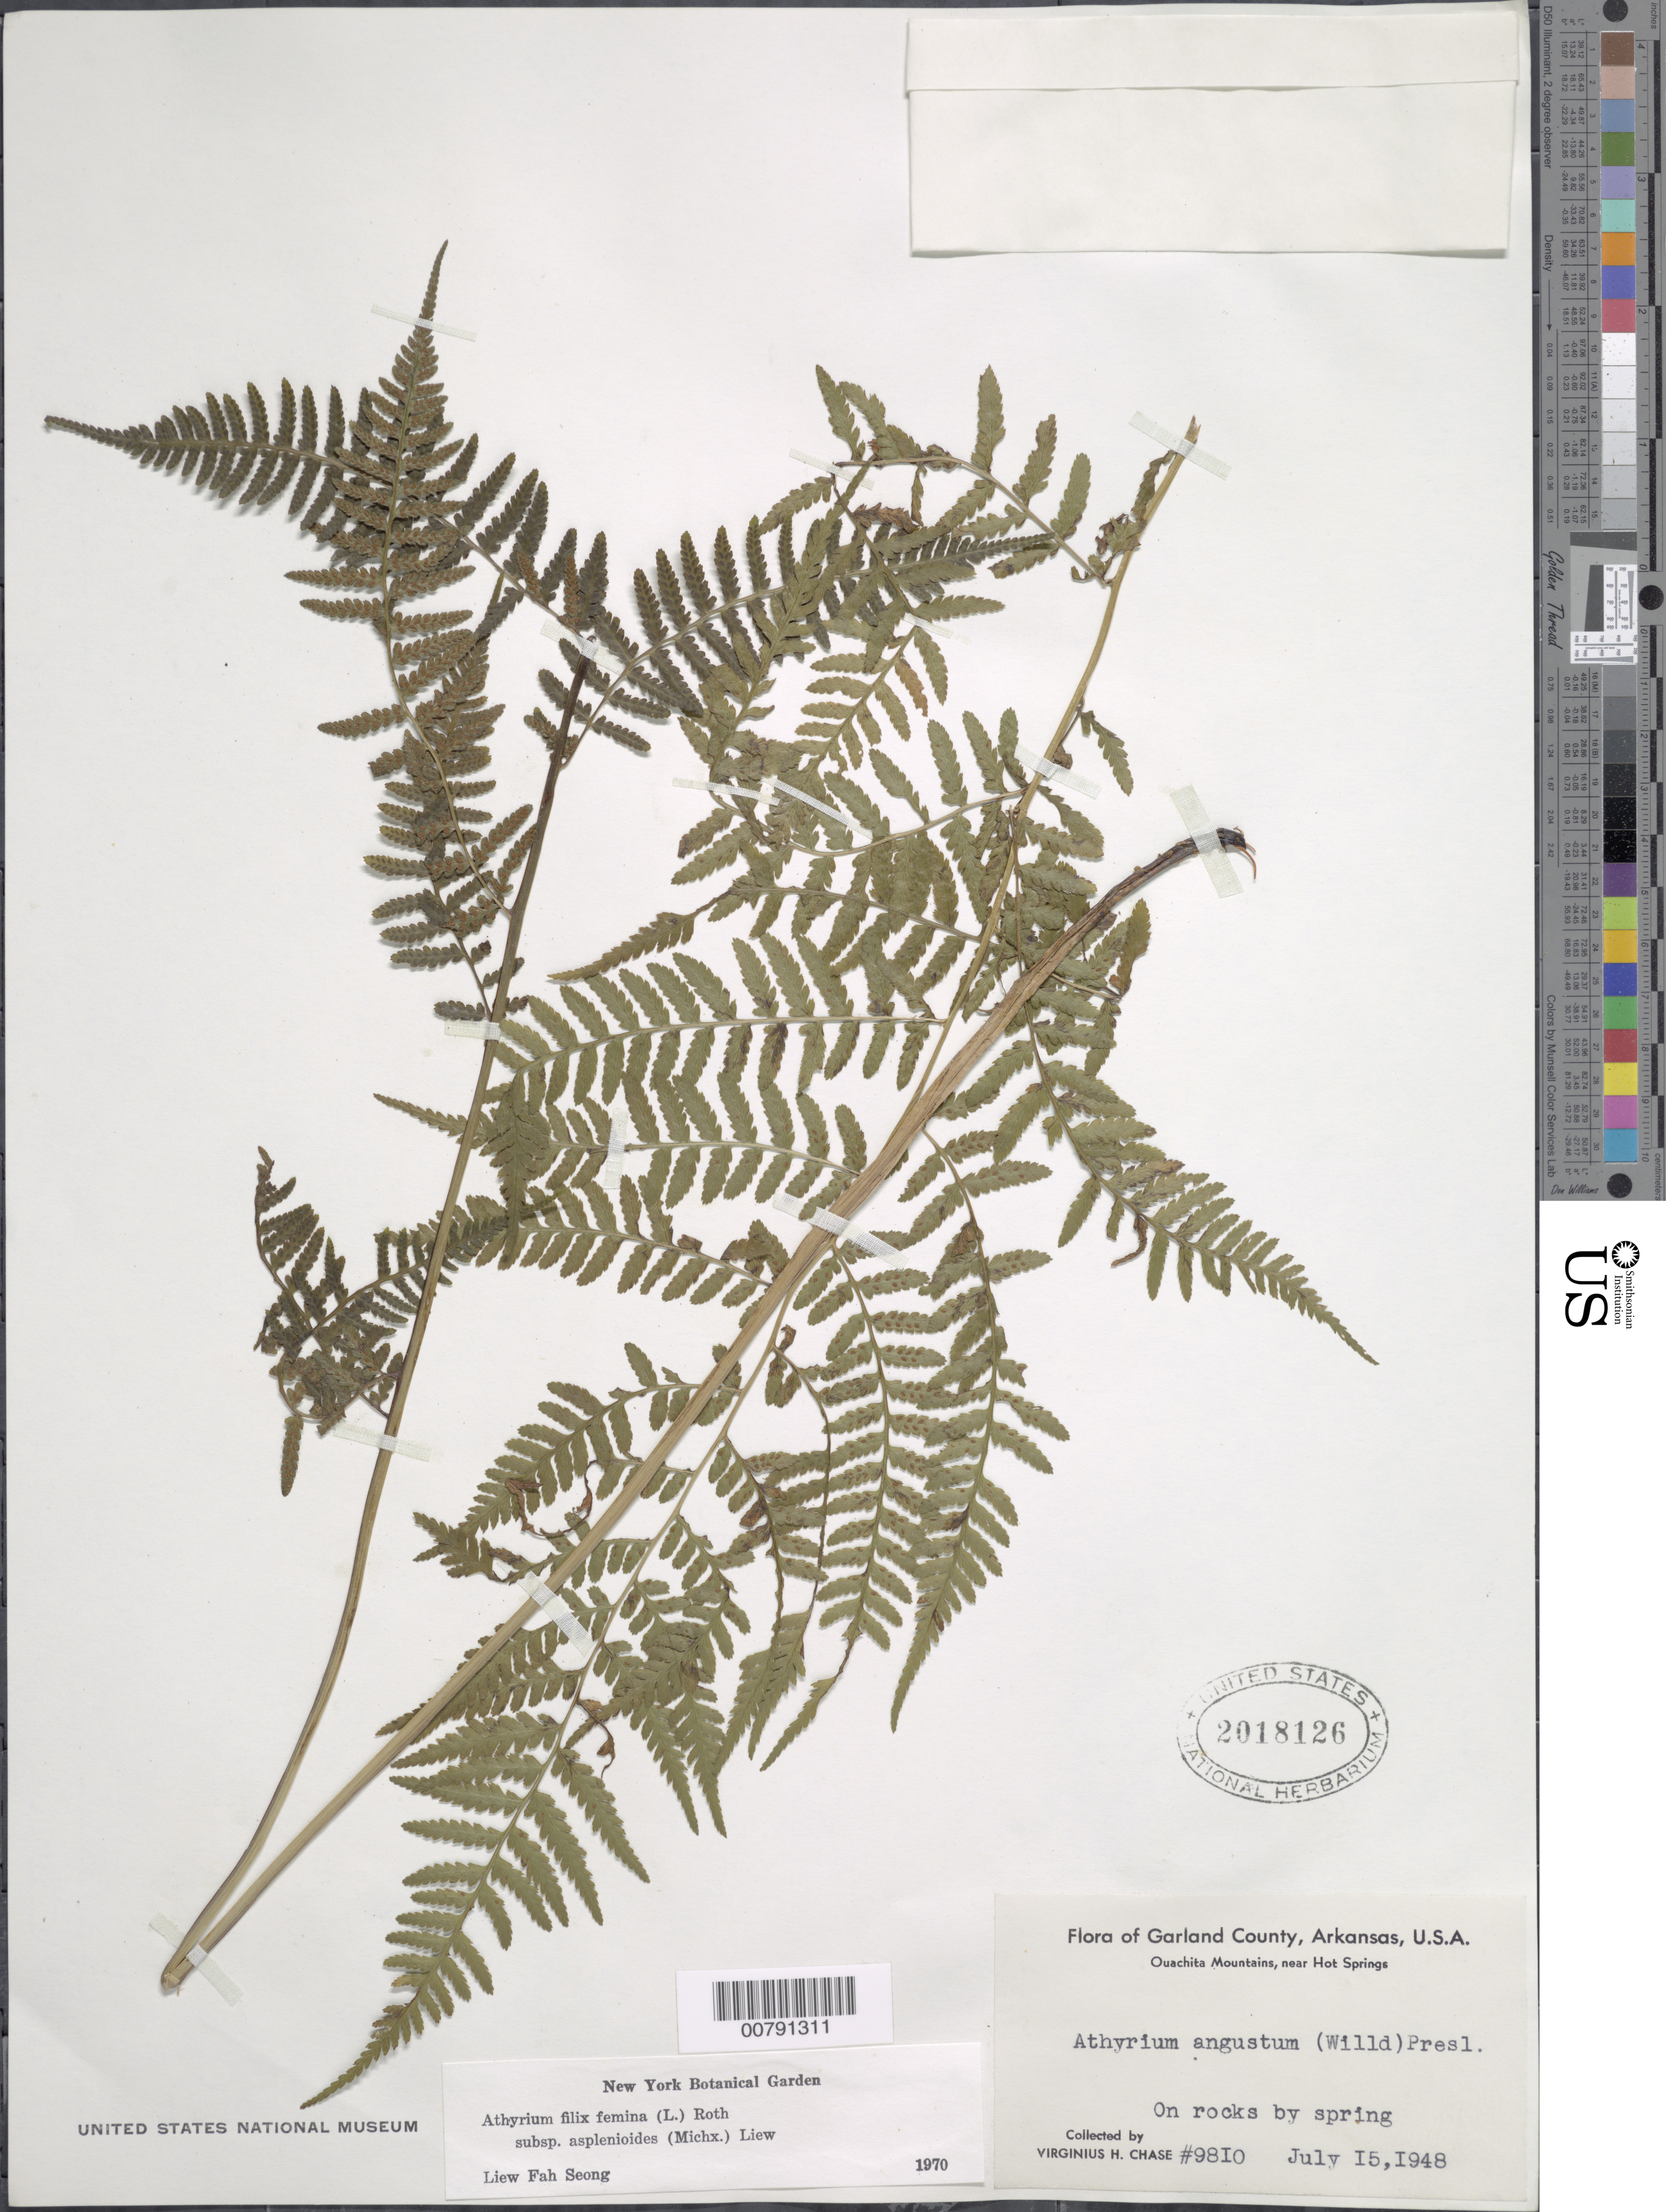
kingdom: Plantae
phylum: Tracheophyta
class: Polypodiopsida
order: Polypodiales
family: Athyriaceae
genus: Athyrium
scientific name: Athyrium filix-femina subsp. asplenioides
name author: (Michx.) Hultén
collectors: V. H. Chase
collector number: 9810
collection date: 1948-07-15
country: United States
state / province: Arkansas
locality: Garland County, Ouchita Mountains, near Hot Springs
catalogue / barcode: US 2018126